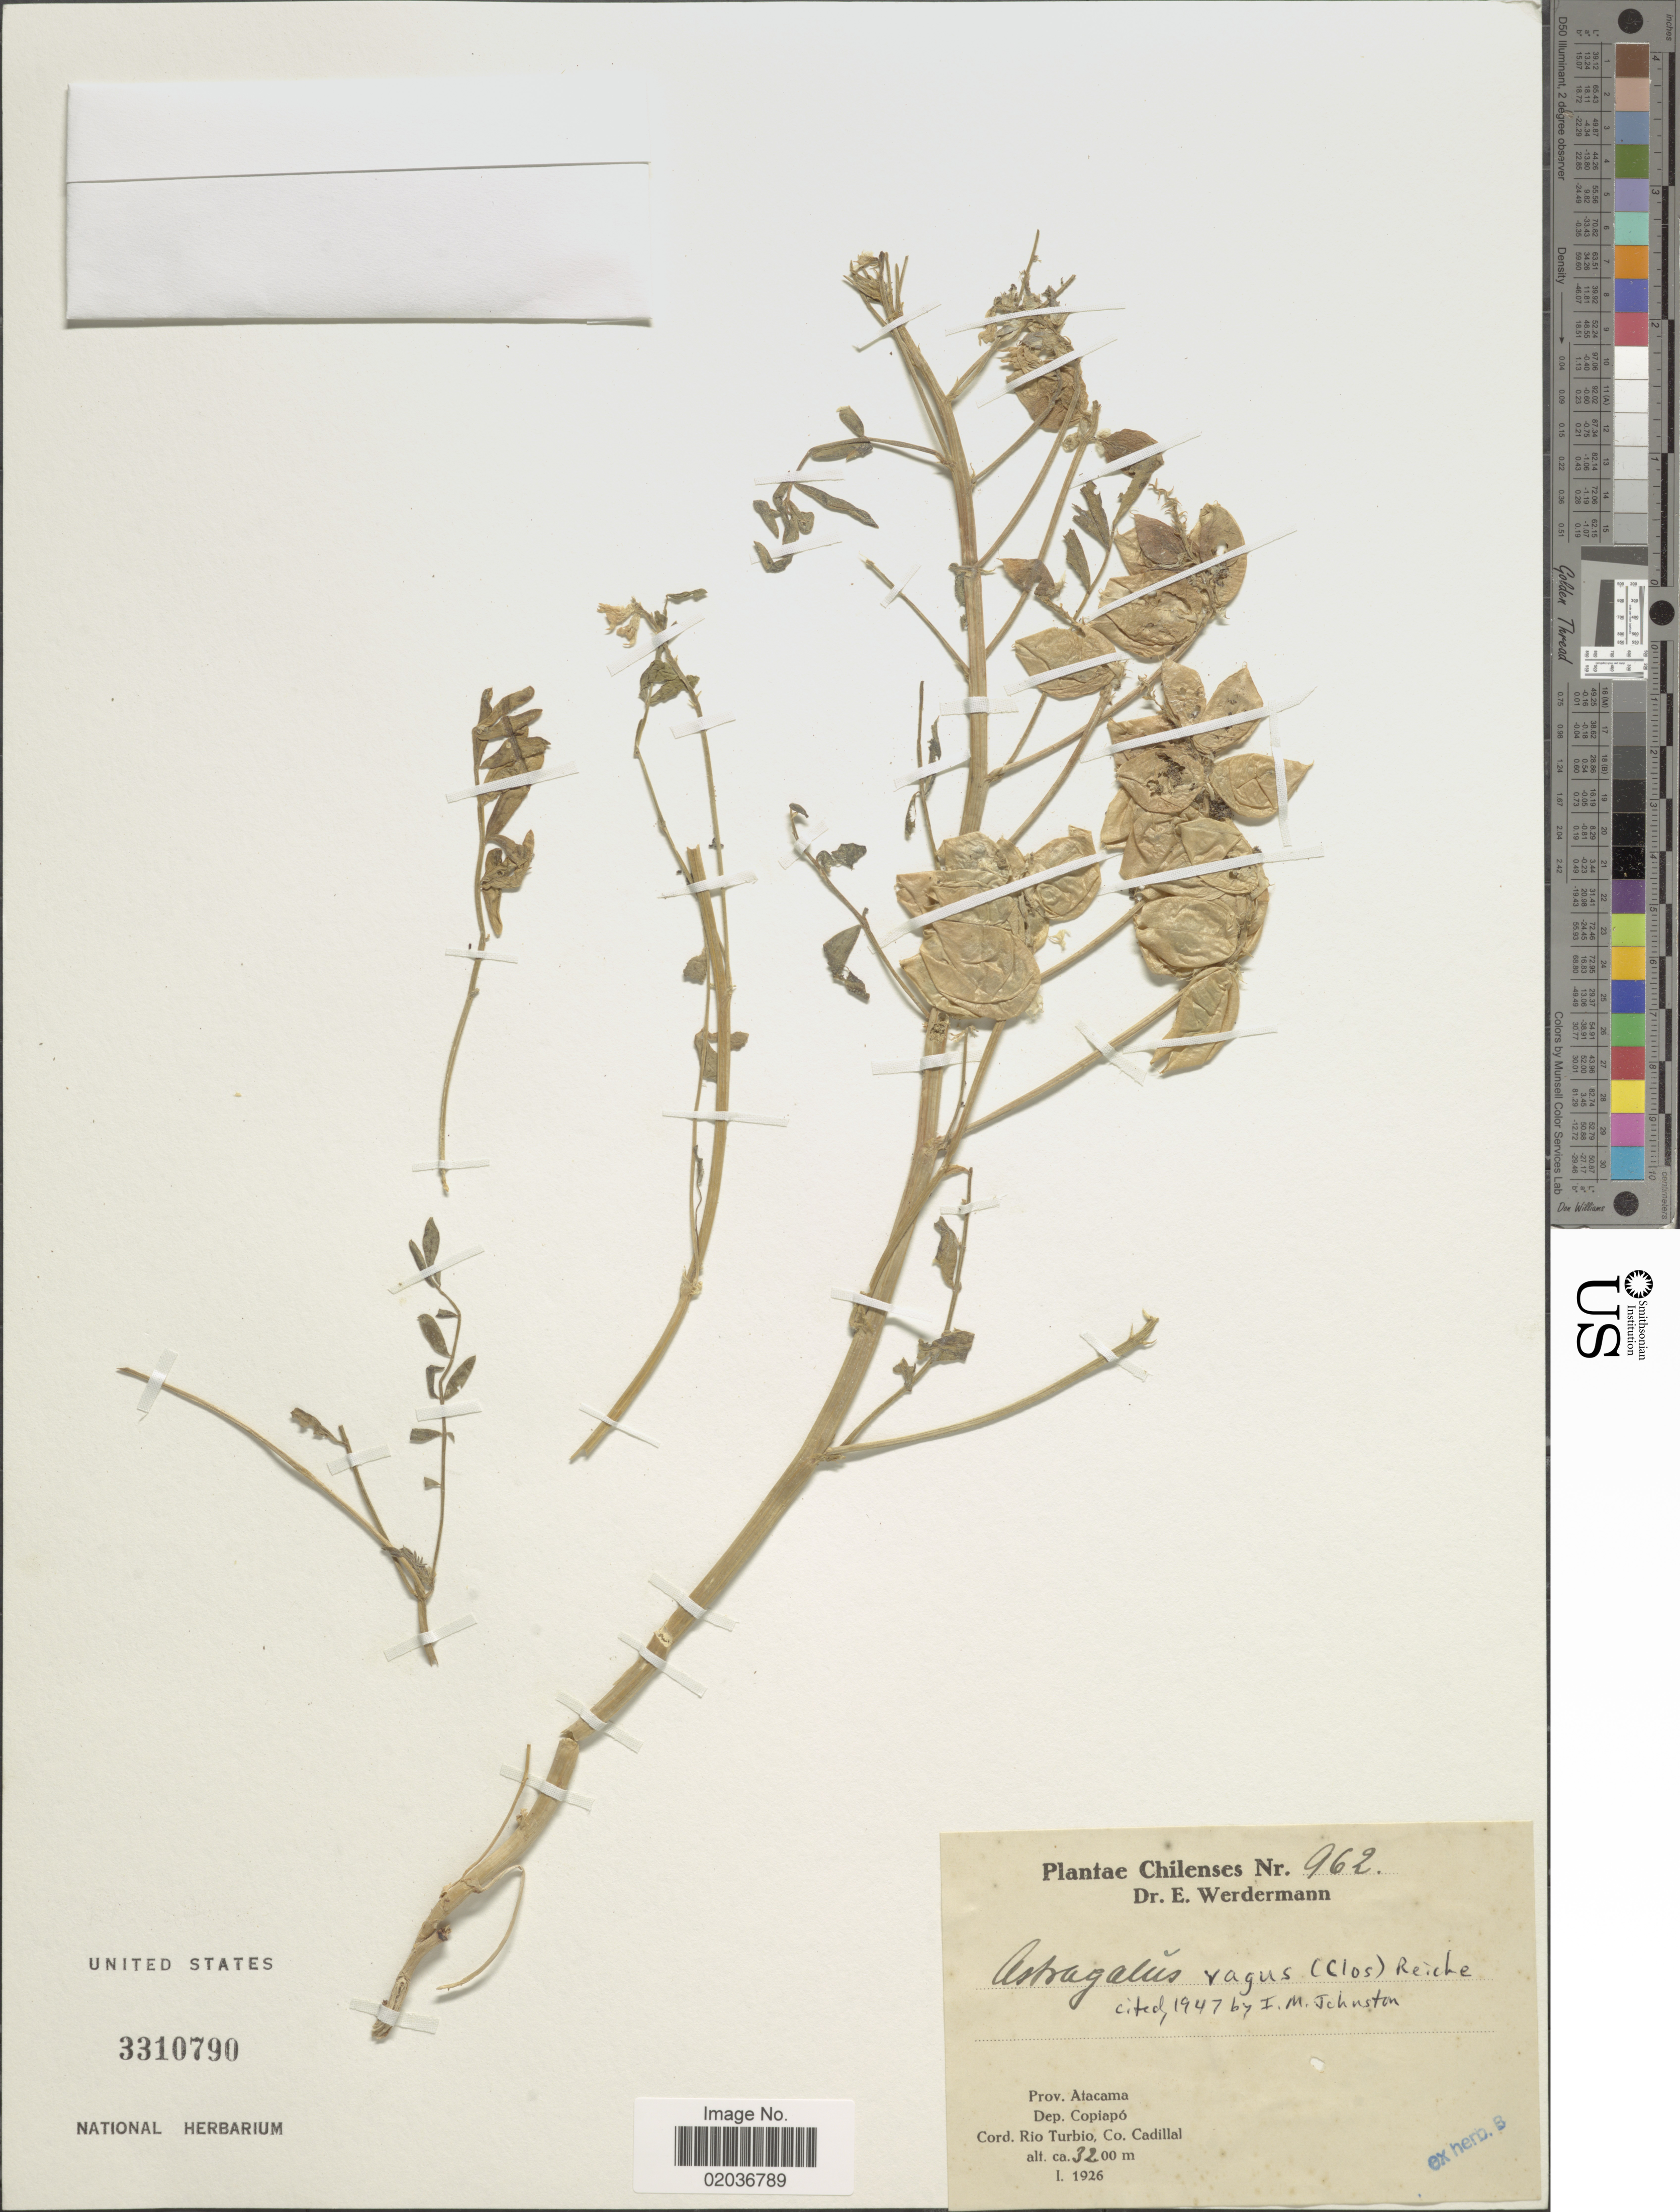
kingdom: Plantae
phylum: Tracheophyta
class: Magnoliopsida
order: Fabales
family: Fabaceae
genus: Astragalus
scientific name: Astragalus vagus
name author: Reiche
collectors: E. Werdermann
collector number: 962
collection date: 1926-01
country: Chile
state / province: Atacama (III)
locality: Dep. Copiapó, Cord. Rio Turbio, Co Cadillal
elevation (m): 3200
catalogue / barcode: US 3310790